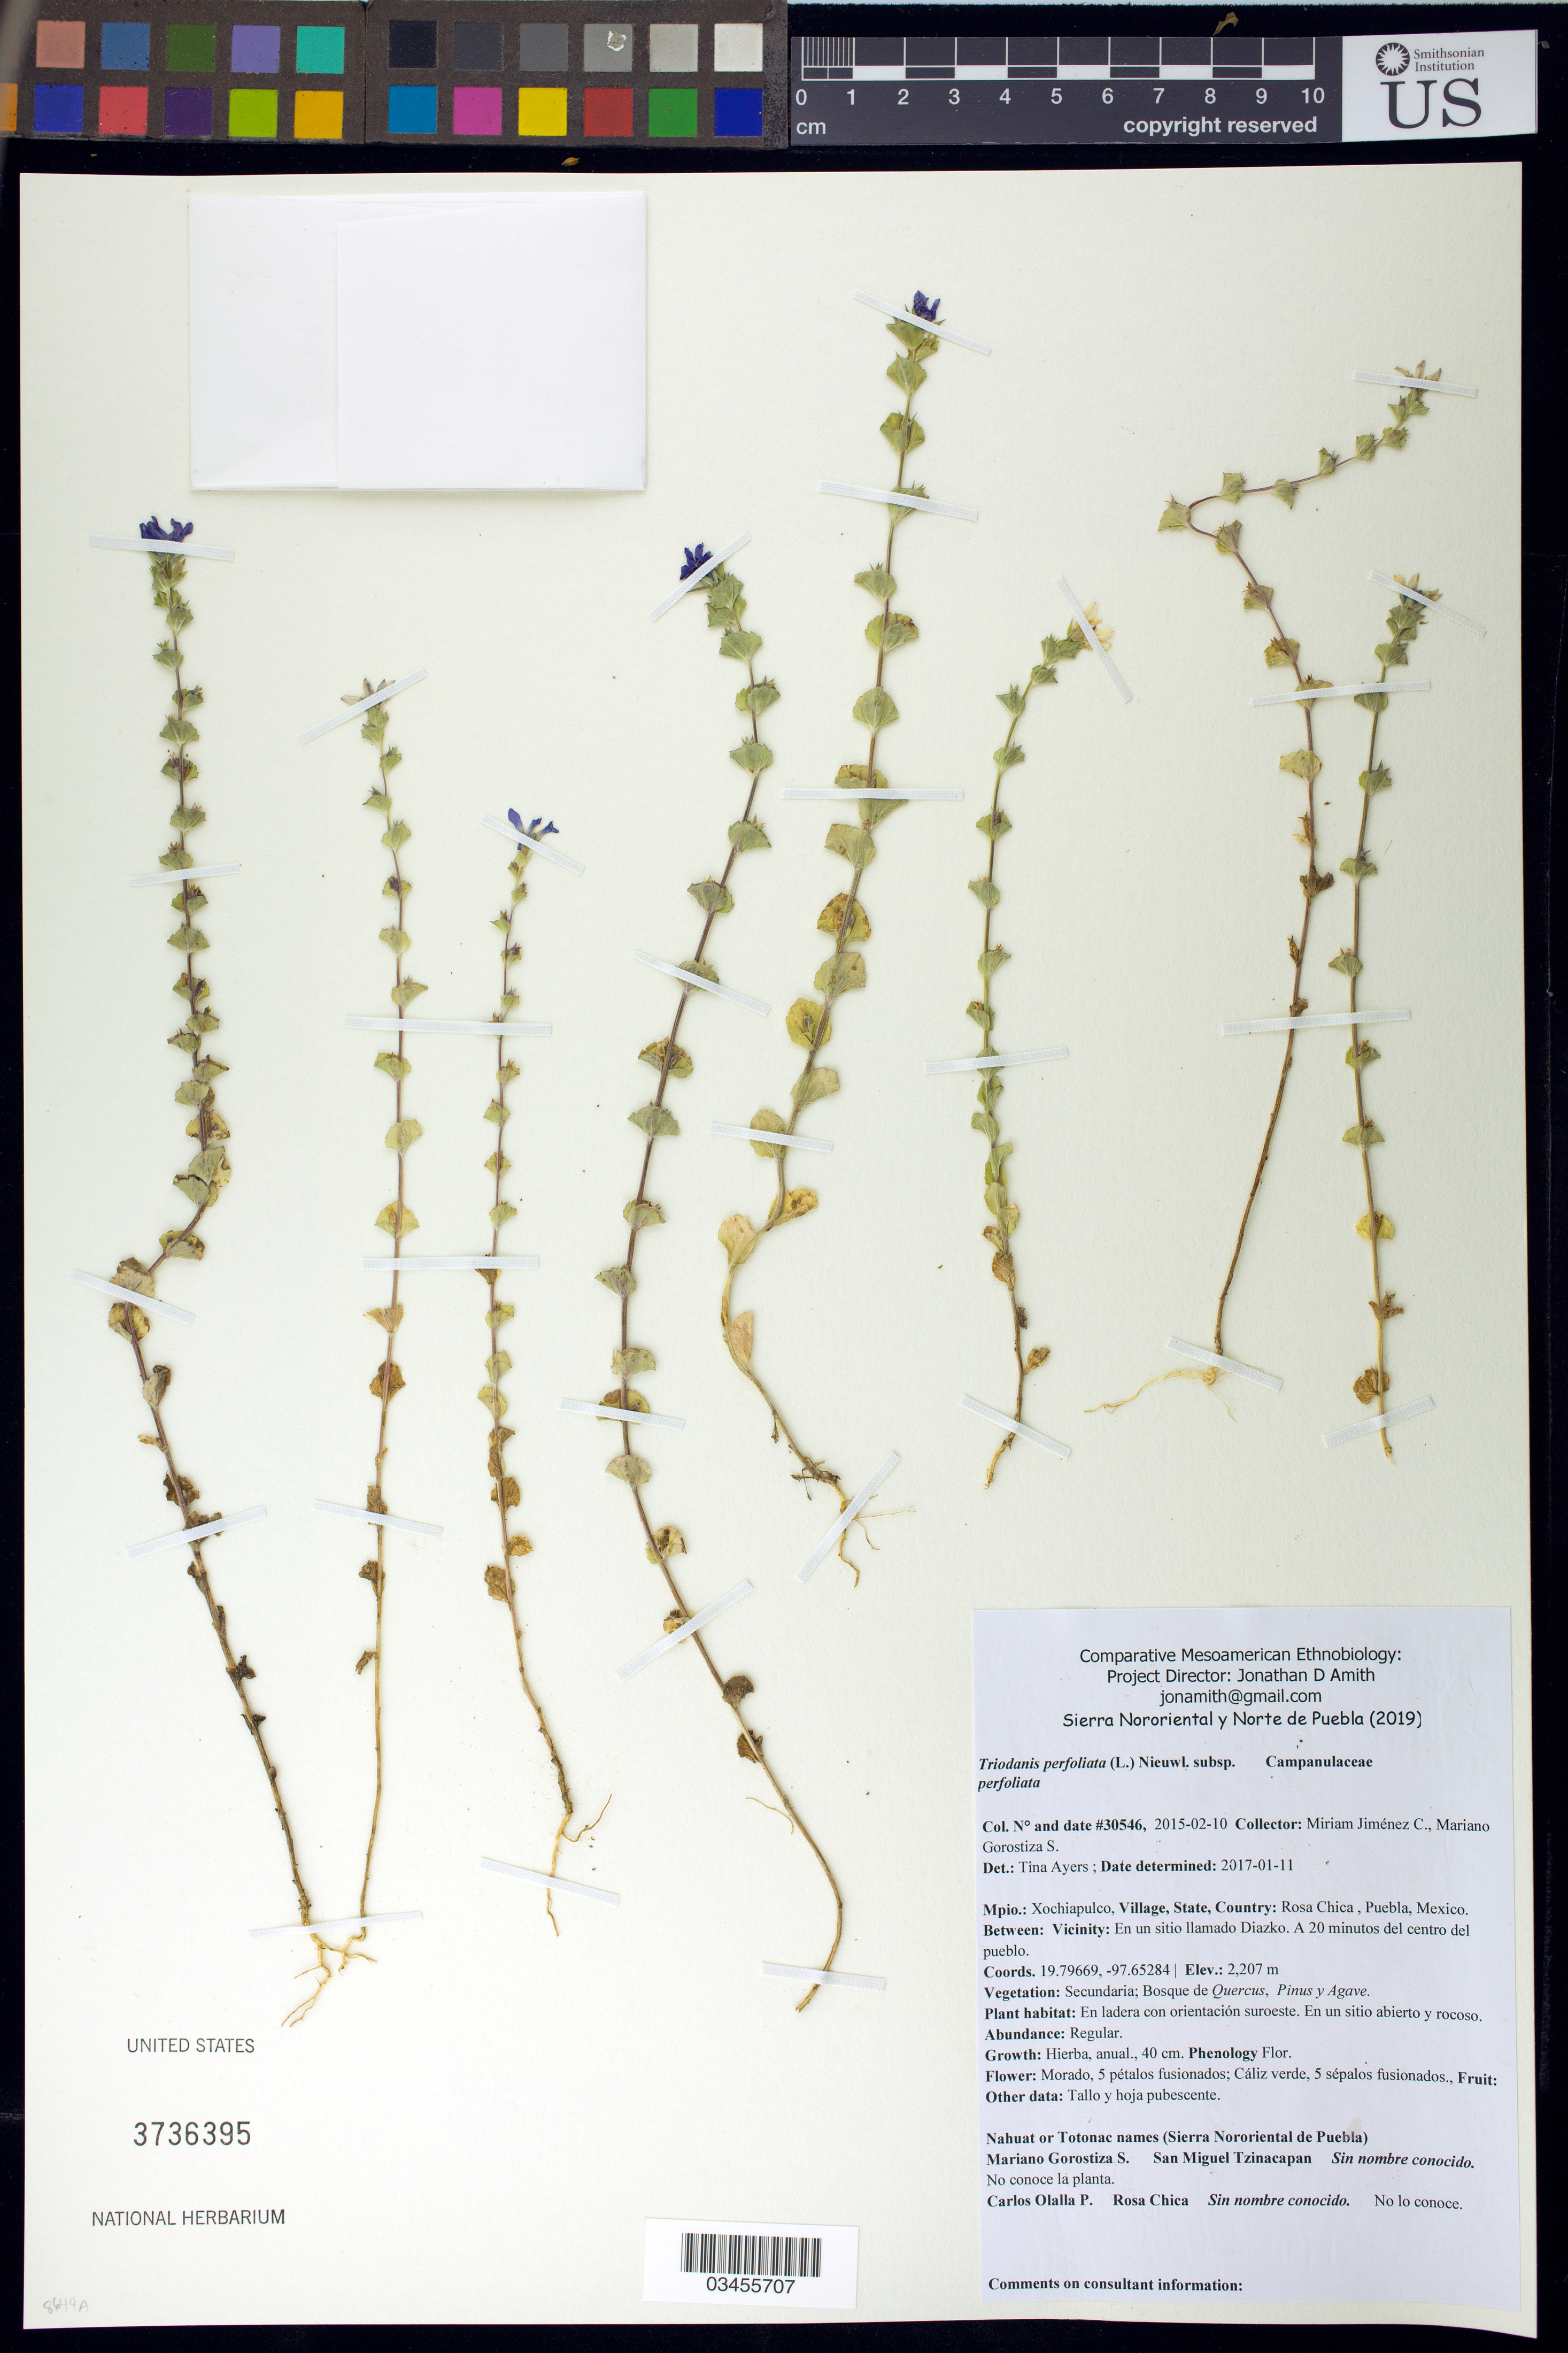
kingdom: Plantae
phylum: Tracheophyta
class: Magnoliopsida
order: Asterales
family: Campanulaceae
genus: Triodanis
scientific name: Triodanis perfoliata subsp. perfoliata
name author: (L.) Nieuwl.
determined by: Ayers, Tina J.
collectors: M. Jiménez Chimil & M. Gorostiza S.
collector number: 30546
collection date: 2015-02-10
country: México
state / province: Puebla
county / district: Xochiapulco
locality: PUEBLO: Rosa Chica; LOCALIDAD EXACTA: En un sitio llamado Diazko. A 20 minutos del centro del pueblo.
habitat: Bosque de Quercus, Pinus y Agave | En ladera con orientación suroeste. En un sitio abierto y rocoso.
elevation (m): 2207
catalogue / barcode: US 3736395